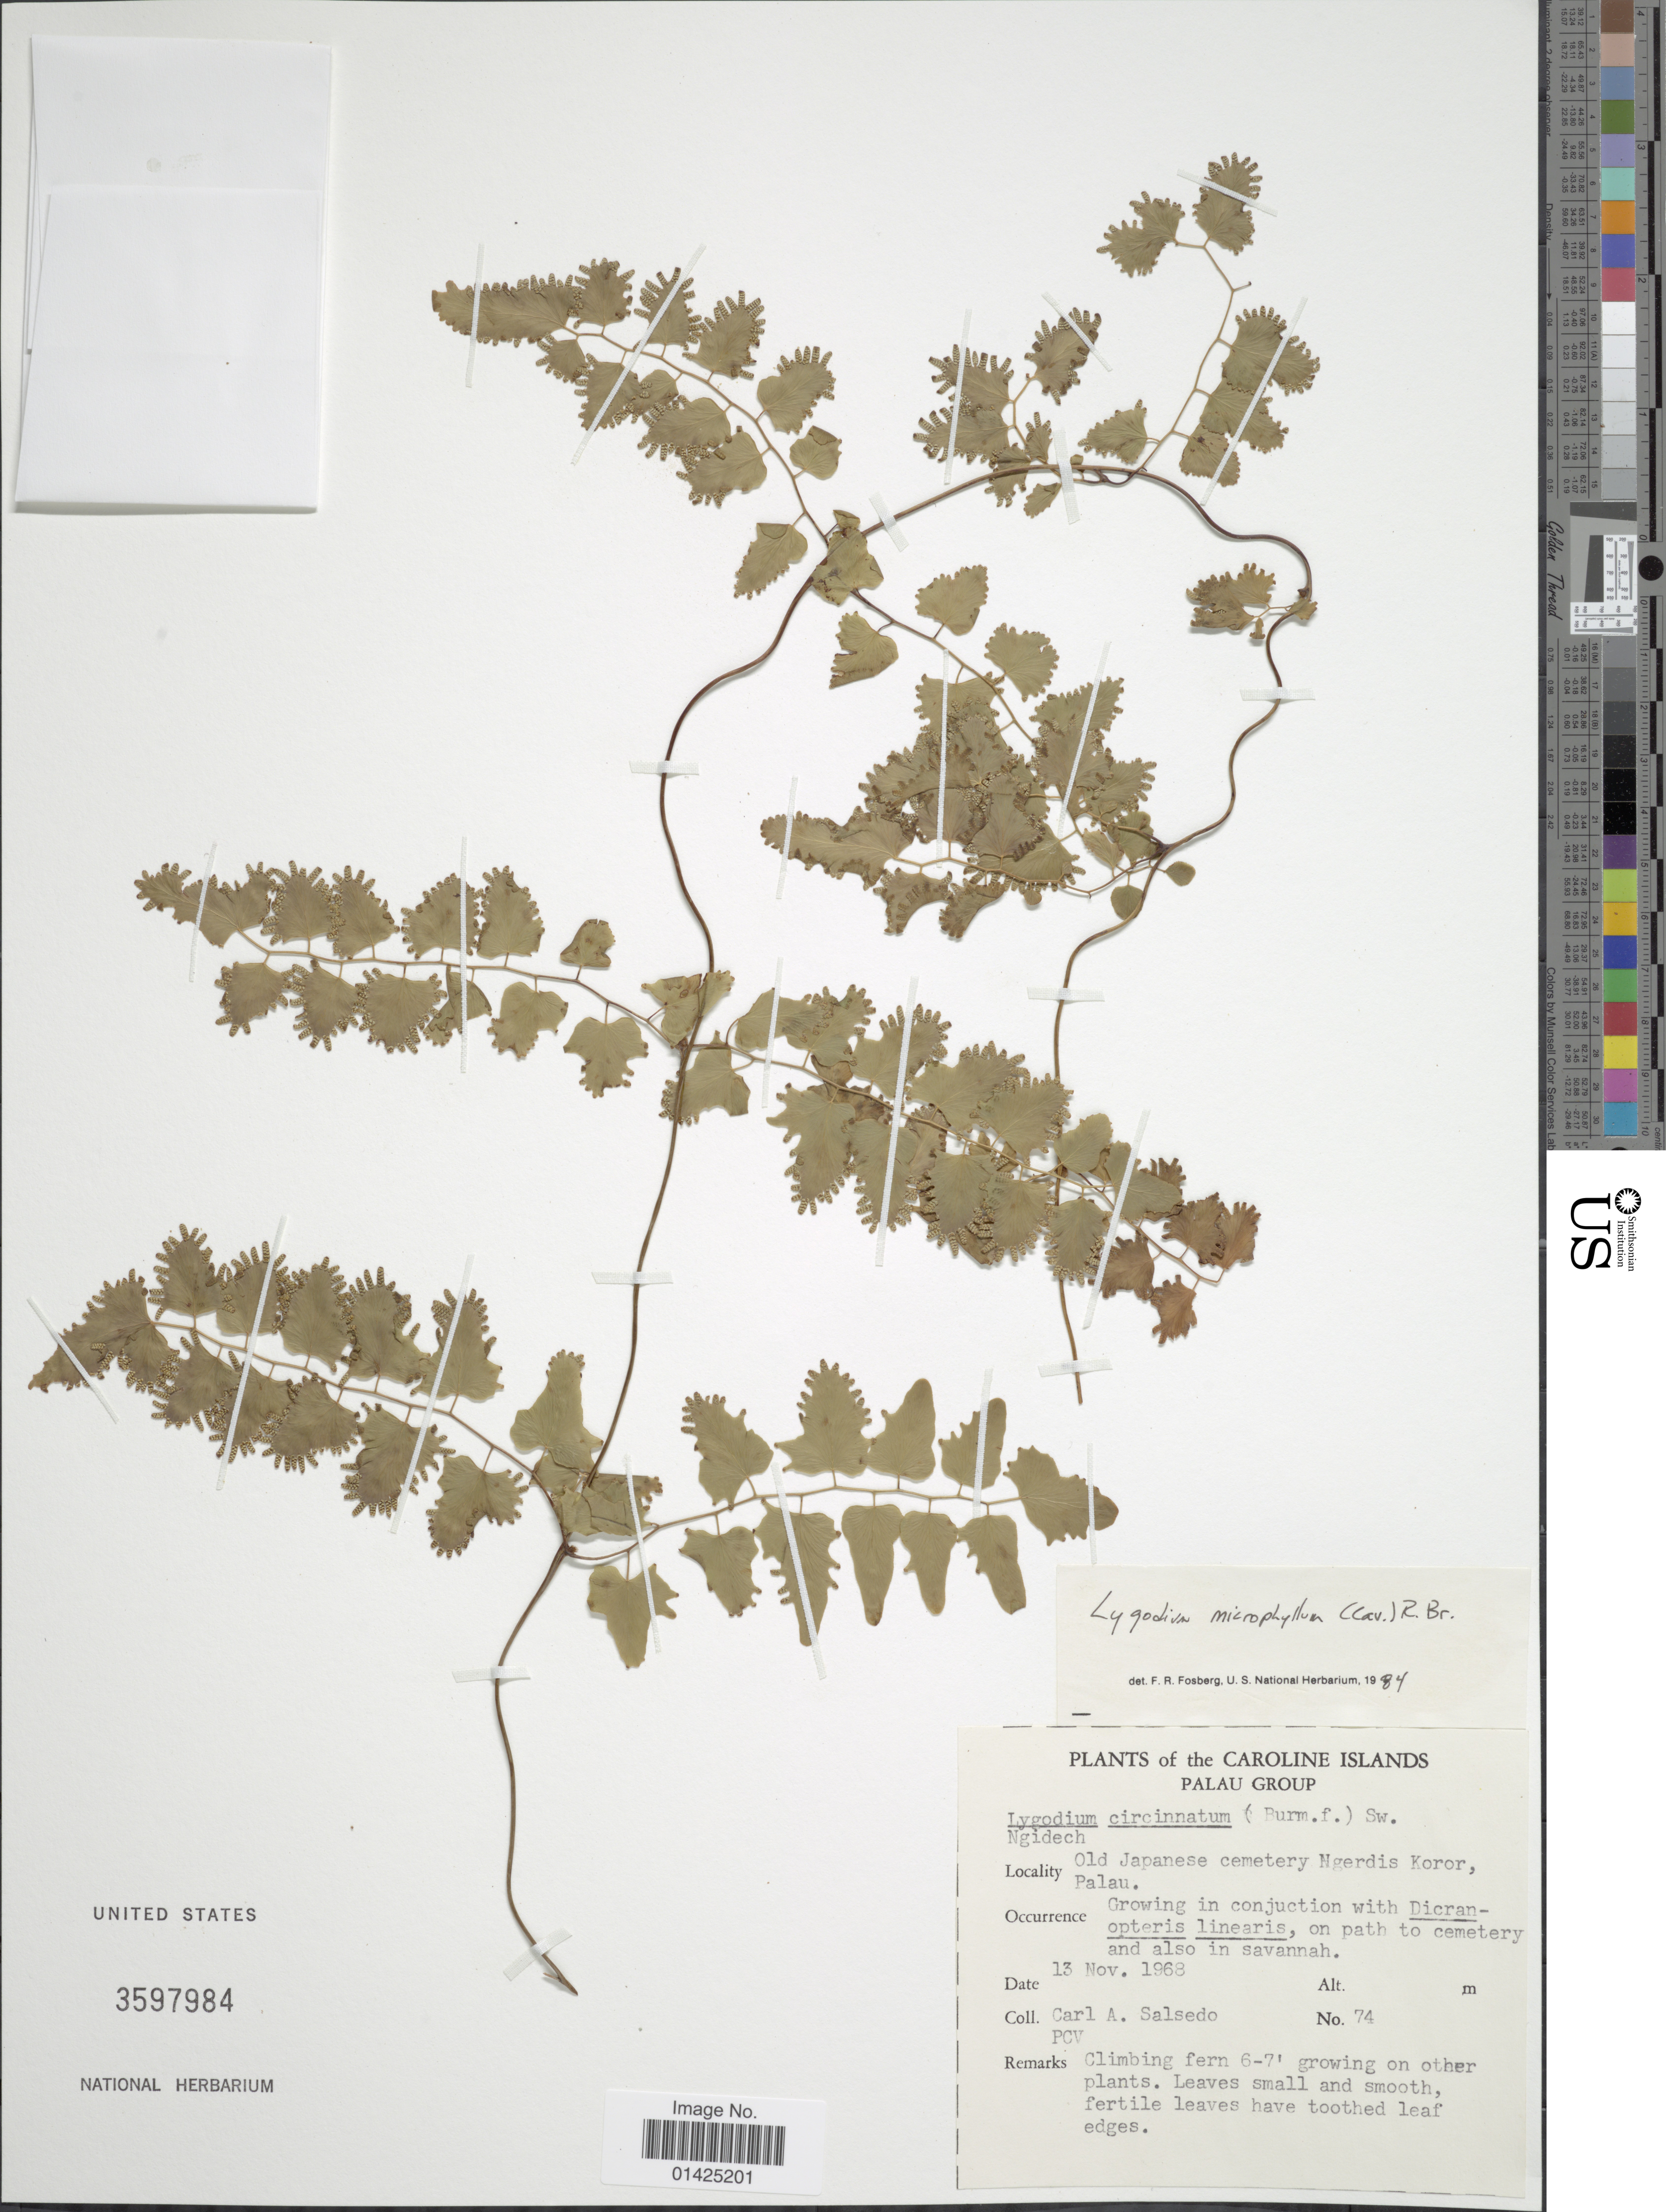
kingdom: Plantae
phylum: Tracheophyta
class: Polypodiopsida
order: Schizaeales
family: Lygodiaceae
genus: Lygodium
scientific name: Lygodium microphyllum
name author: (Cav.) R. Br.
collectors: C.A. Salsedo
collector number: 74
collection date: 1968-11-13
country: Palau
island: Babeldaob [Babelthuap]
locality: Old Japanese cemetery Ngerdis Koror, Palau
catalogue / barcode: US 3597984